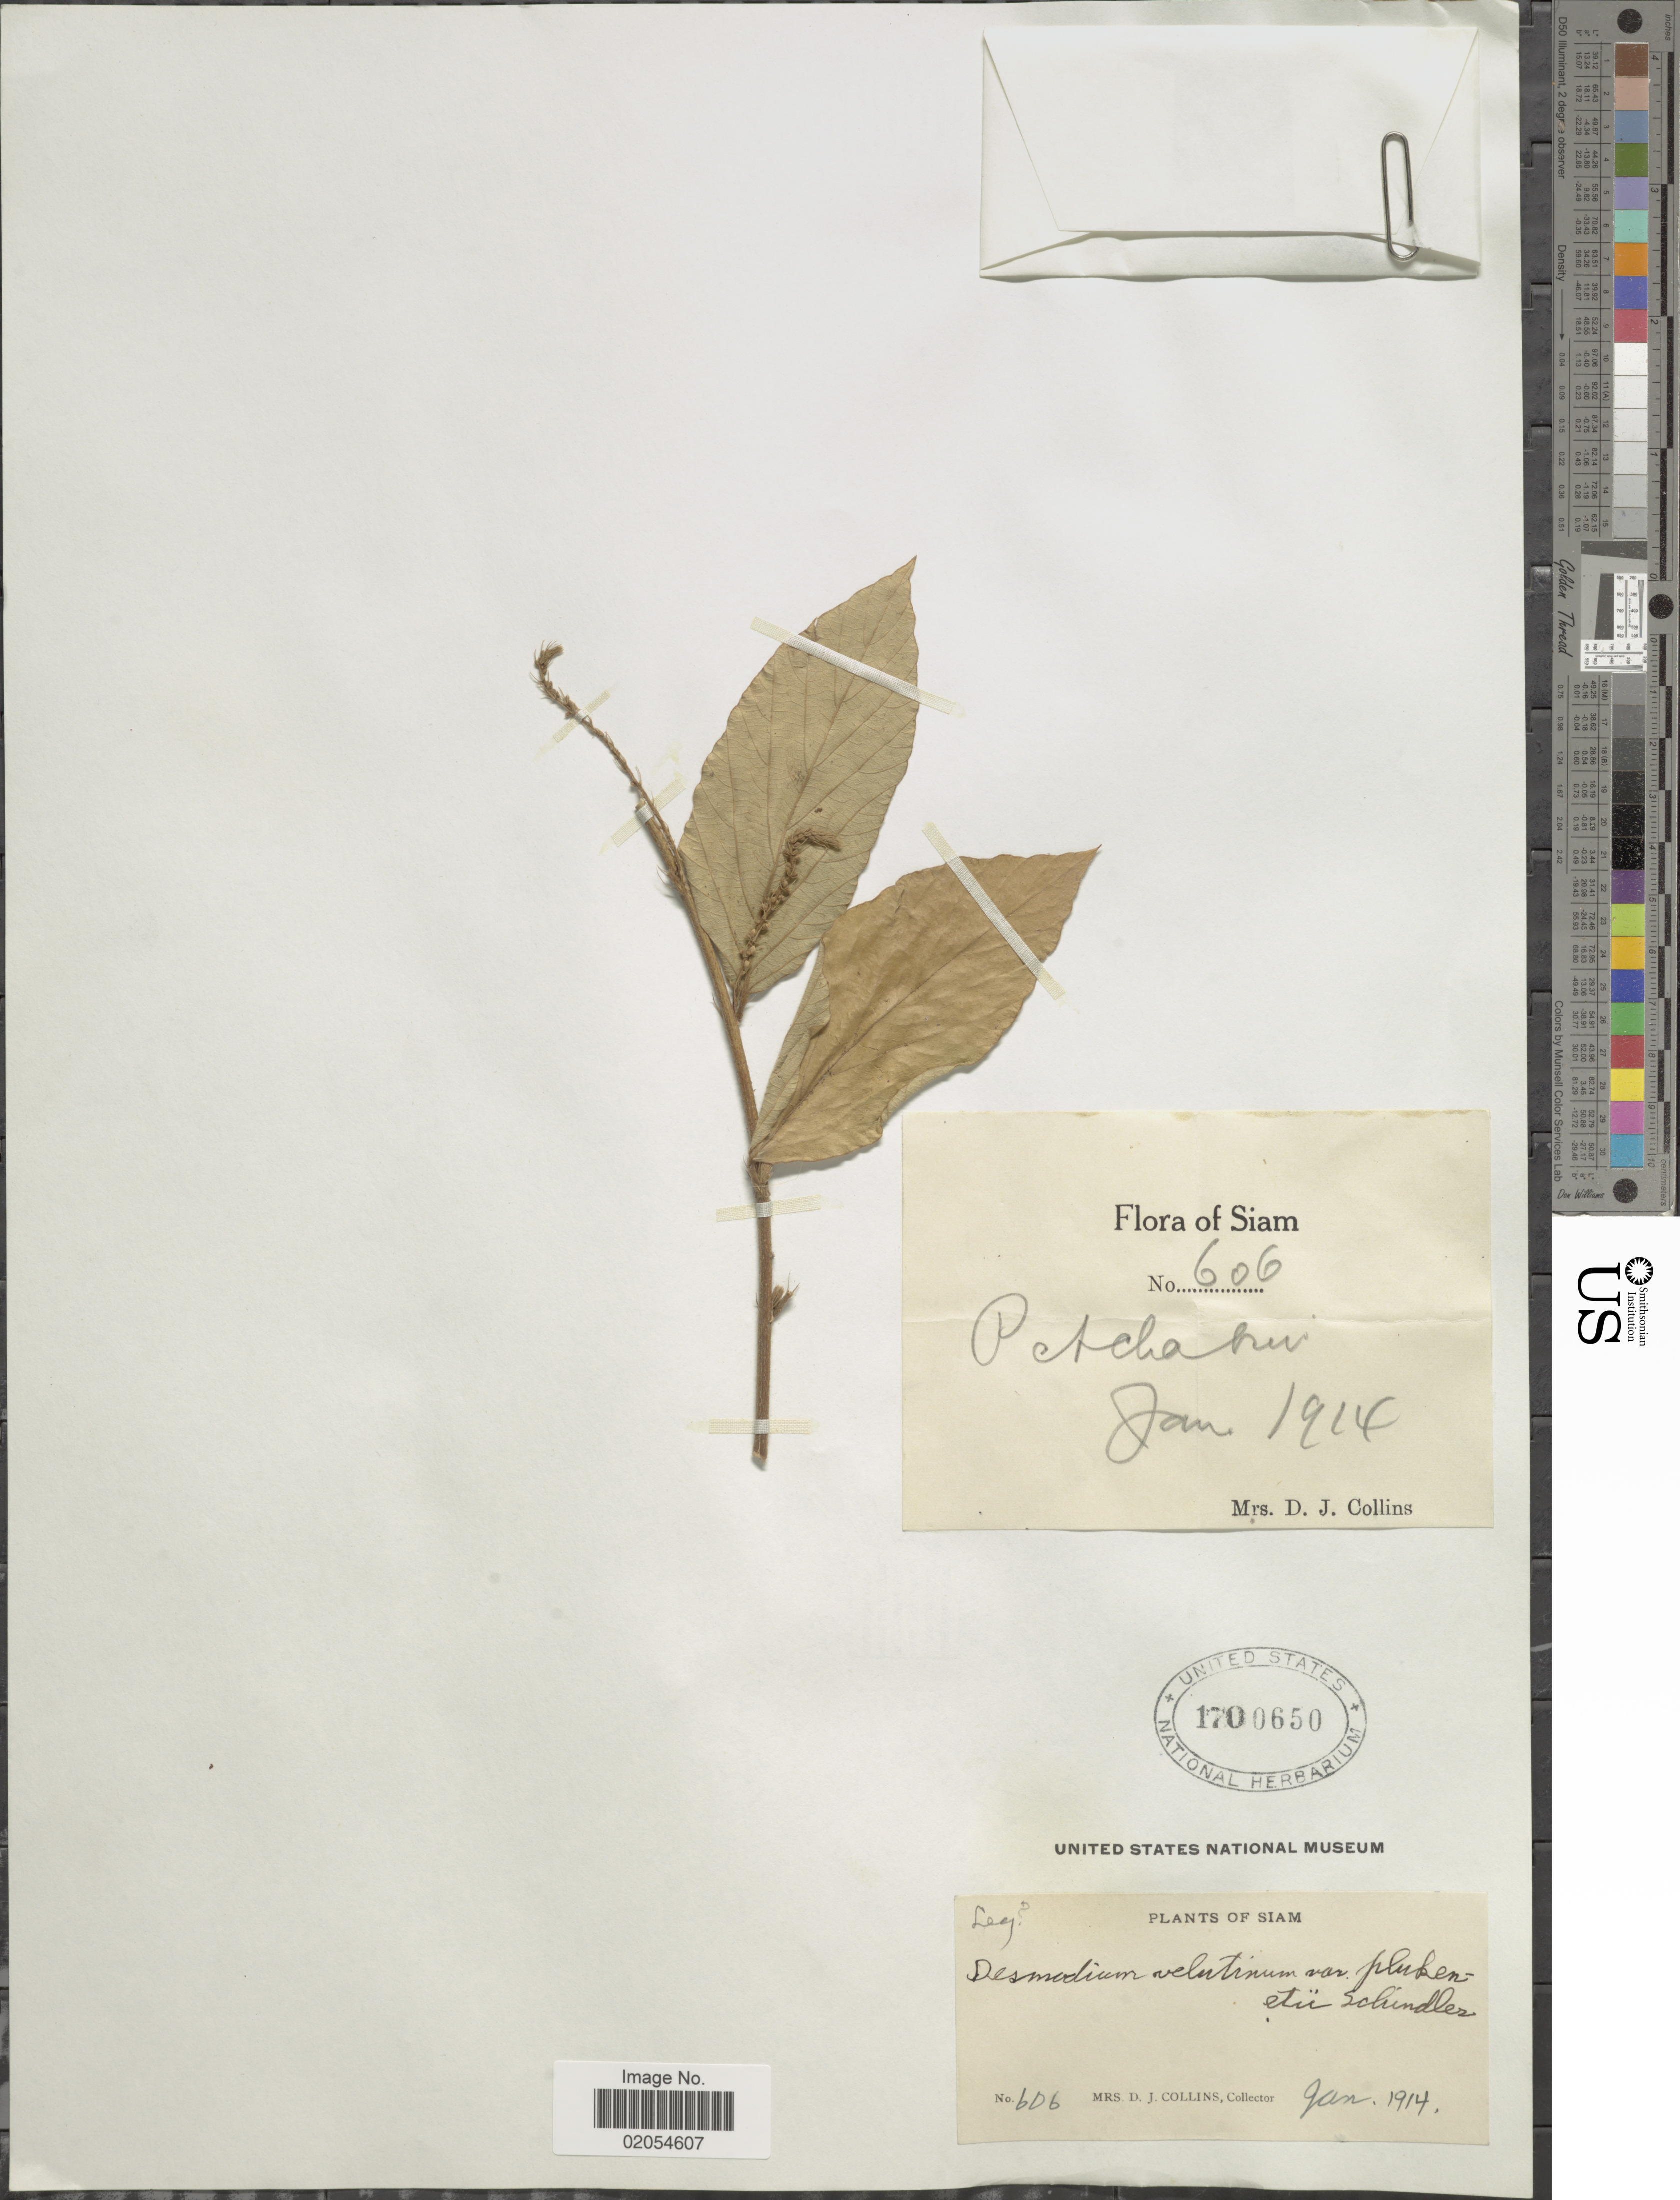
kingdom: Plantae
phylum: Tracheophyta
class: Magnoliopsida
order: Fabales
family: Fabaceae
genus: Polhillides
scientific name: Polhillides velutina subsp. velutina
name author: (Willd.) H. Ohashi & K. Ohashi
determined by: Strong, Mark T., (BOT), Smithsonian Institution - National Museum of Natural History (UNITED STATES)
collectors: Mrs. D. J. Collins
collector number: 606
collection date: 1914-01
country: Thailand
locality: Siam. Petchahu [interpreted]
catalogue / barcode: US 1700650